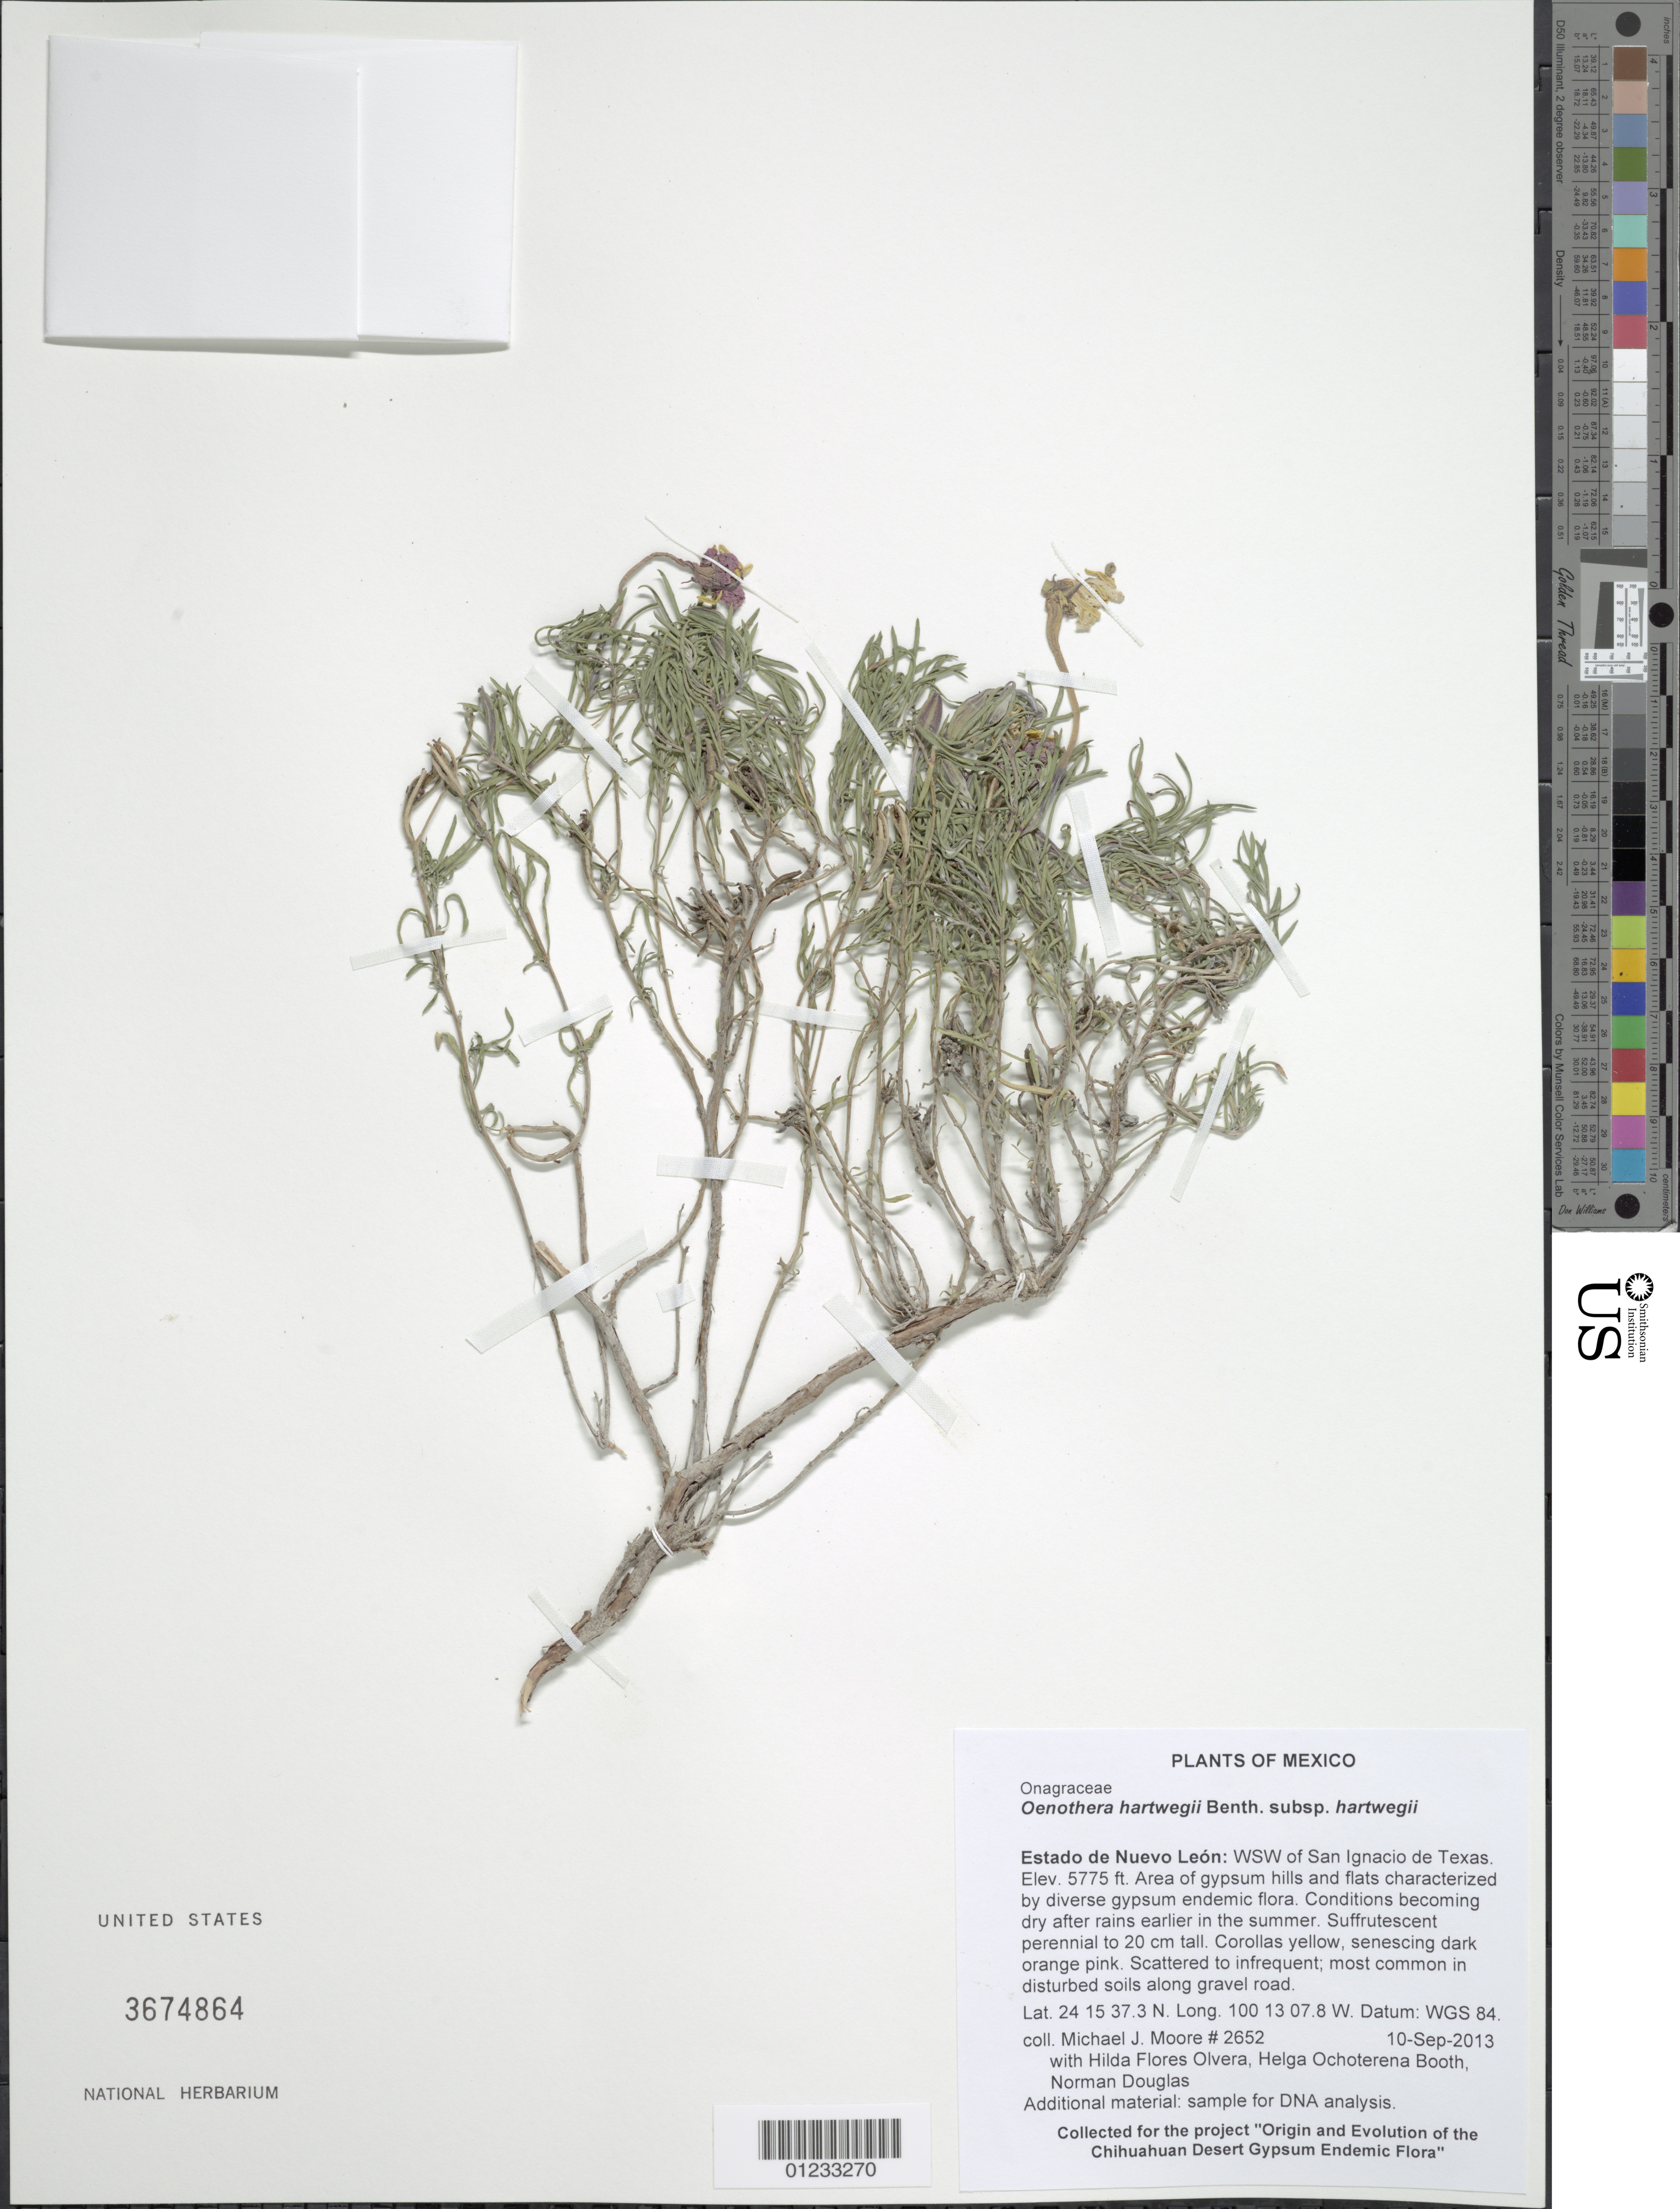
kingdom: Plantae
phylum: Tracheophyta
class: Magnoliopsida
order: Myrtales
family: Onagraceae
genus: Oenothera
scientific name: Oenothera hartwegii subsp. hartwegii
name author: Benth.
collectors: M. J. Moore, H. Flores Olvera, H. Ochoterena-Booth & N. Douglas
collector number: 2652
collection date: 2009-09-09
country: Mexico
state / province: Nuevo Leon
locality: WSW of San Ignacio de Texas.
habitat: Area of gypsum hills and flats characterized by diverse gypsum endemic flora. Conditions becoming dry after rains earlier in the summer.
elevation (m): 1760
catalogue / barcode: US 3674864